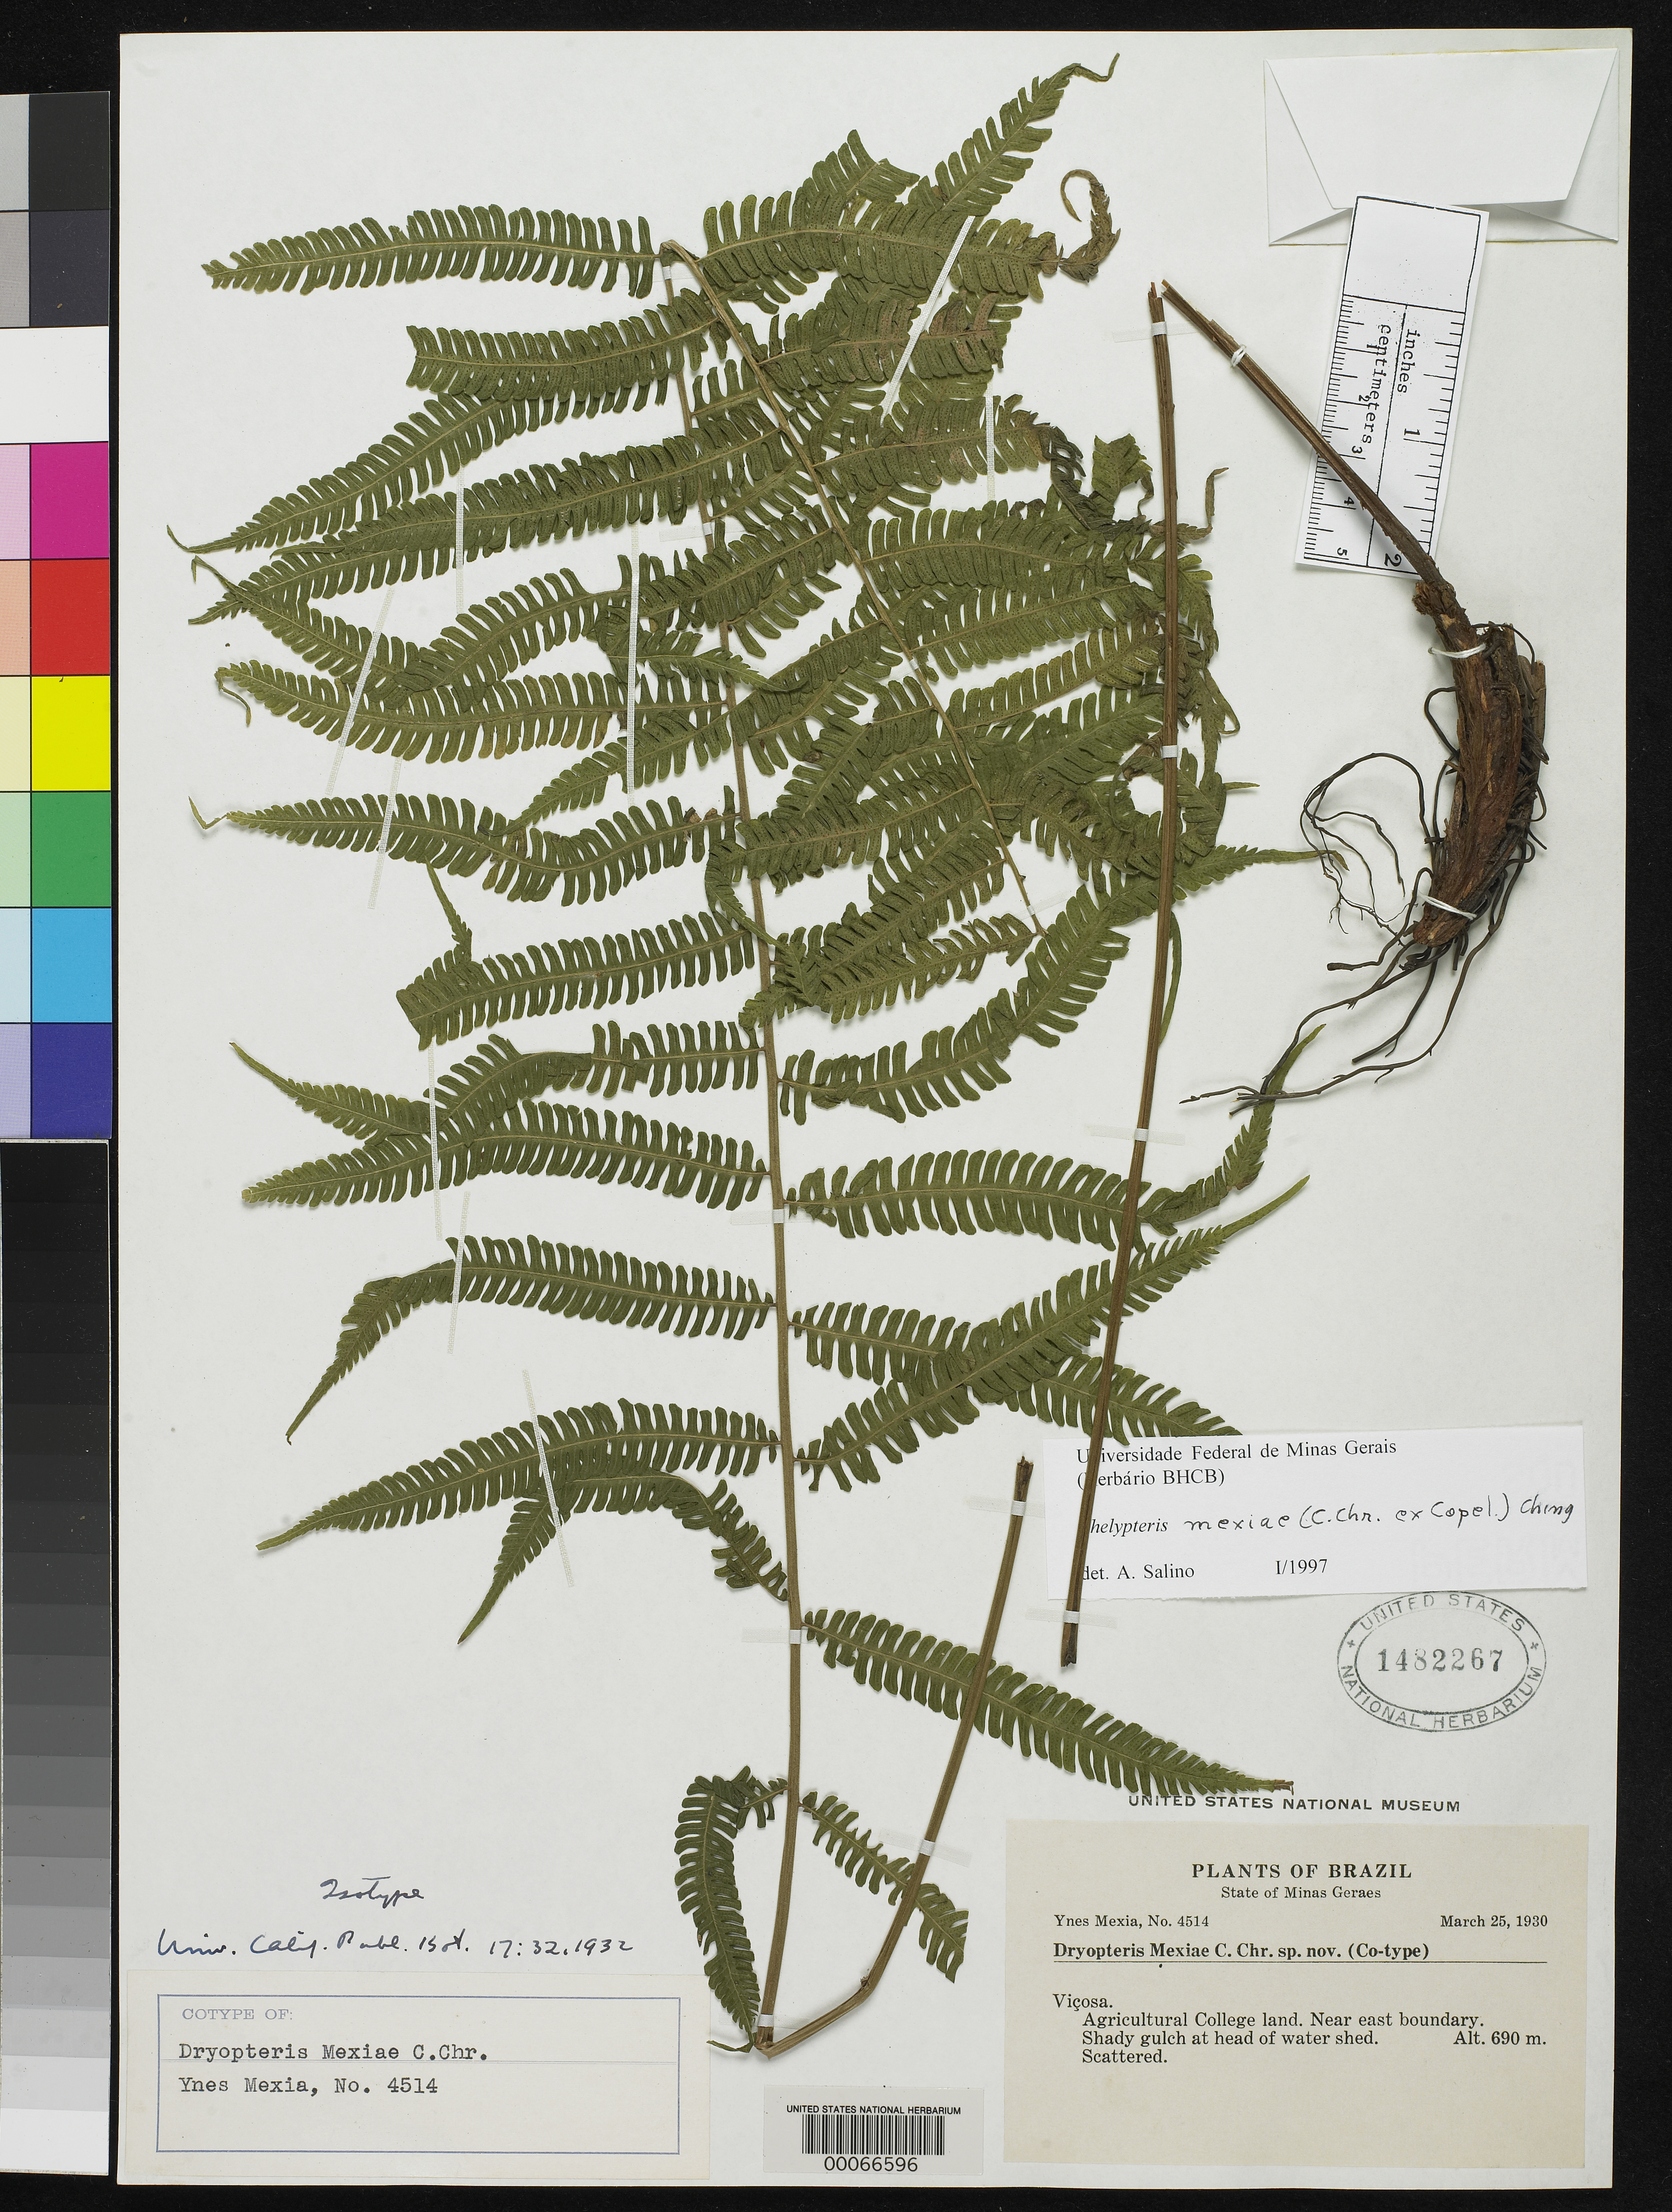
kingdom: Plantae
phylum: Tracheophyta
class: Polypodiopsida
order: Polypodiales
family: Dryopteridaceae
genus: Dryopteris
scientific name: Dryopteris mexiae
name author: Copel.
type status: Type Collection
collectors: Y. Mexia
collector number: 4514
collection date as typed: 25 Mar 1930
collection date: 1930-03-25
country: Brazil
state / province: Minas Gerais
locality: Vicosa, agric. college land, near E boundary.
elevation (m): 690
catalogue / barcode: US 1482267